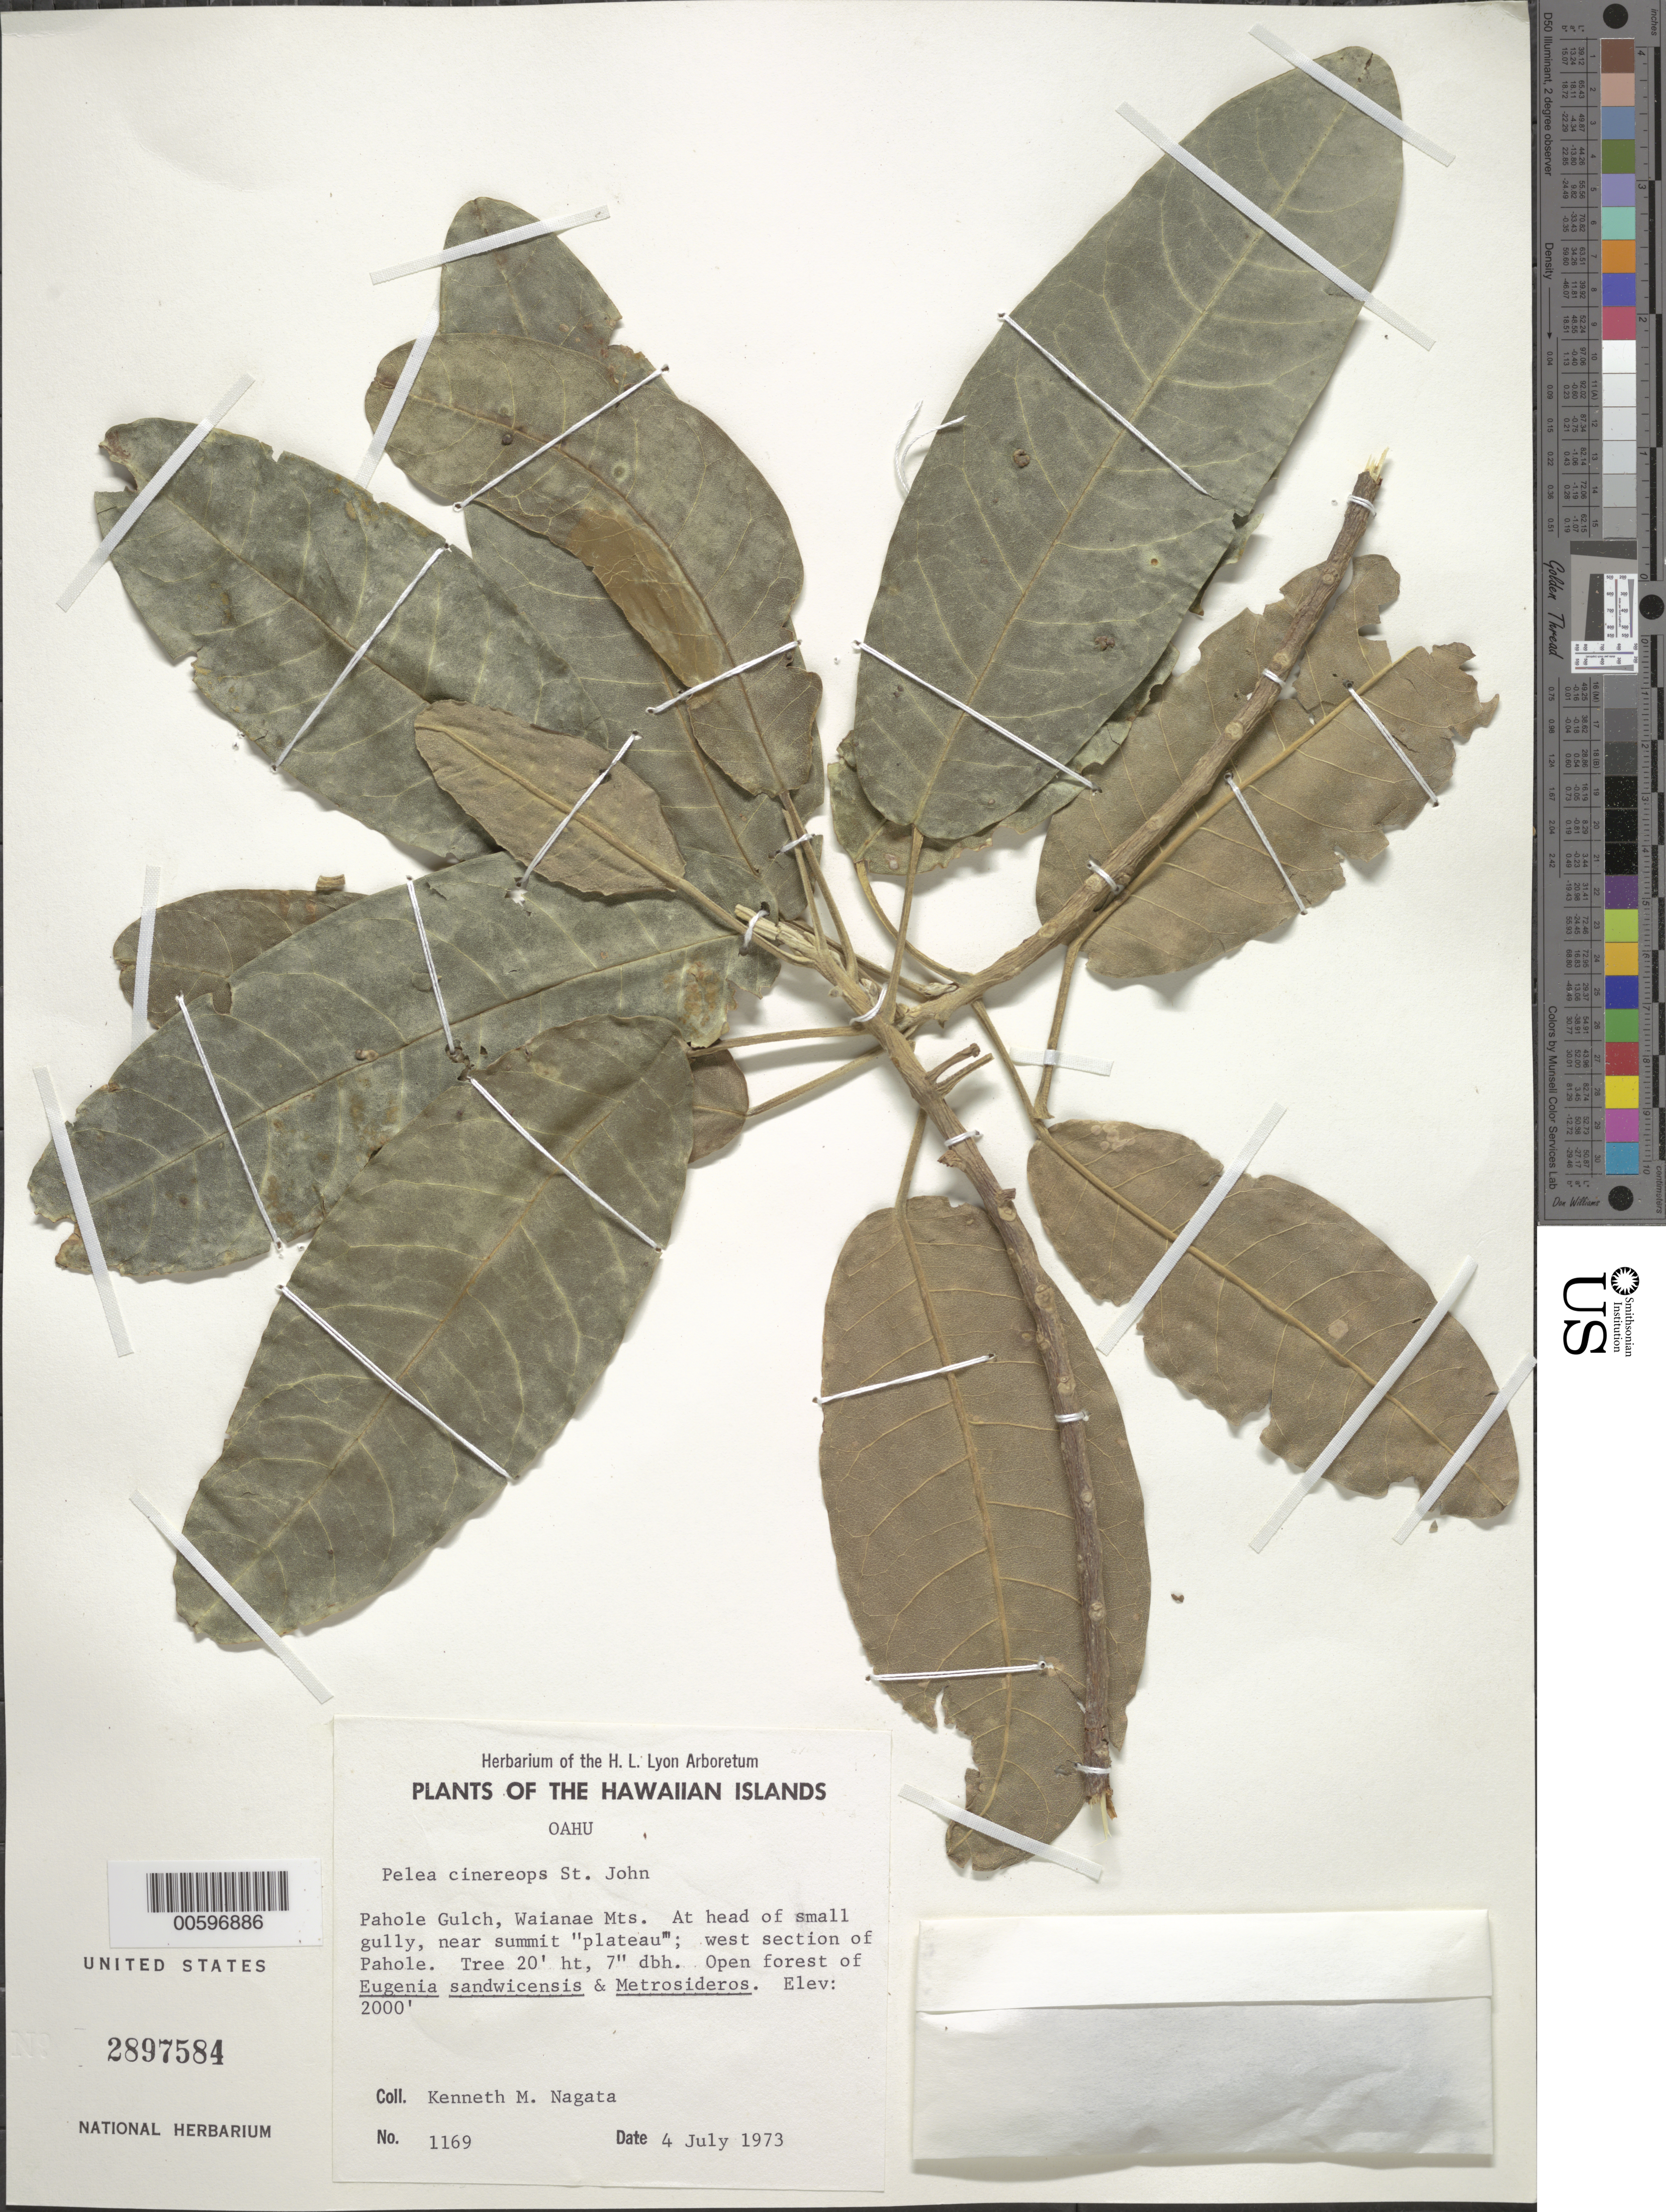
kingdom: Plantae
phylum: Tracheophyta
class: Magnoliopsida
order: Sapindales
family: Rutaceae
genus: Melicope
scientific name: Melicope cinerea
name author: A. Gray in Wilkes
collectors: K. Nagata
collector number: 1169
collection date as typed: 4 Jul 1973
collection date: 1973-07-04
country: United States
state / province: Hawaii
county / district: Honolulu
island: Oahu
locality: Pahole Gulch, Waianae Mts. At head of small gully, near summit "plateau"; W section of Pahole.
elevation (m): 610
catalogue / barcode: US 2897584